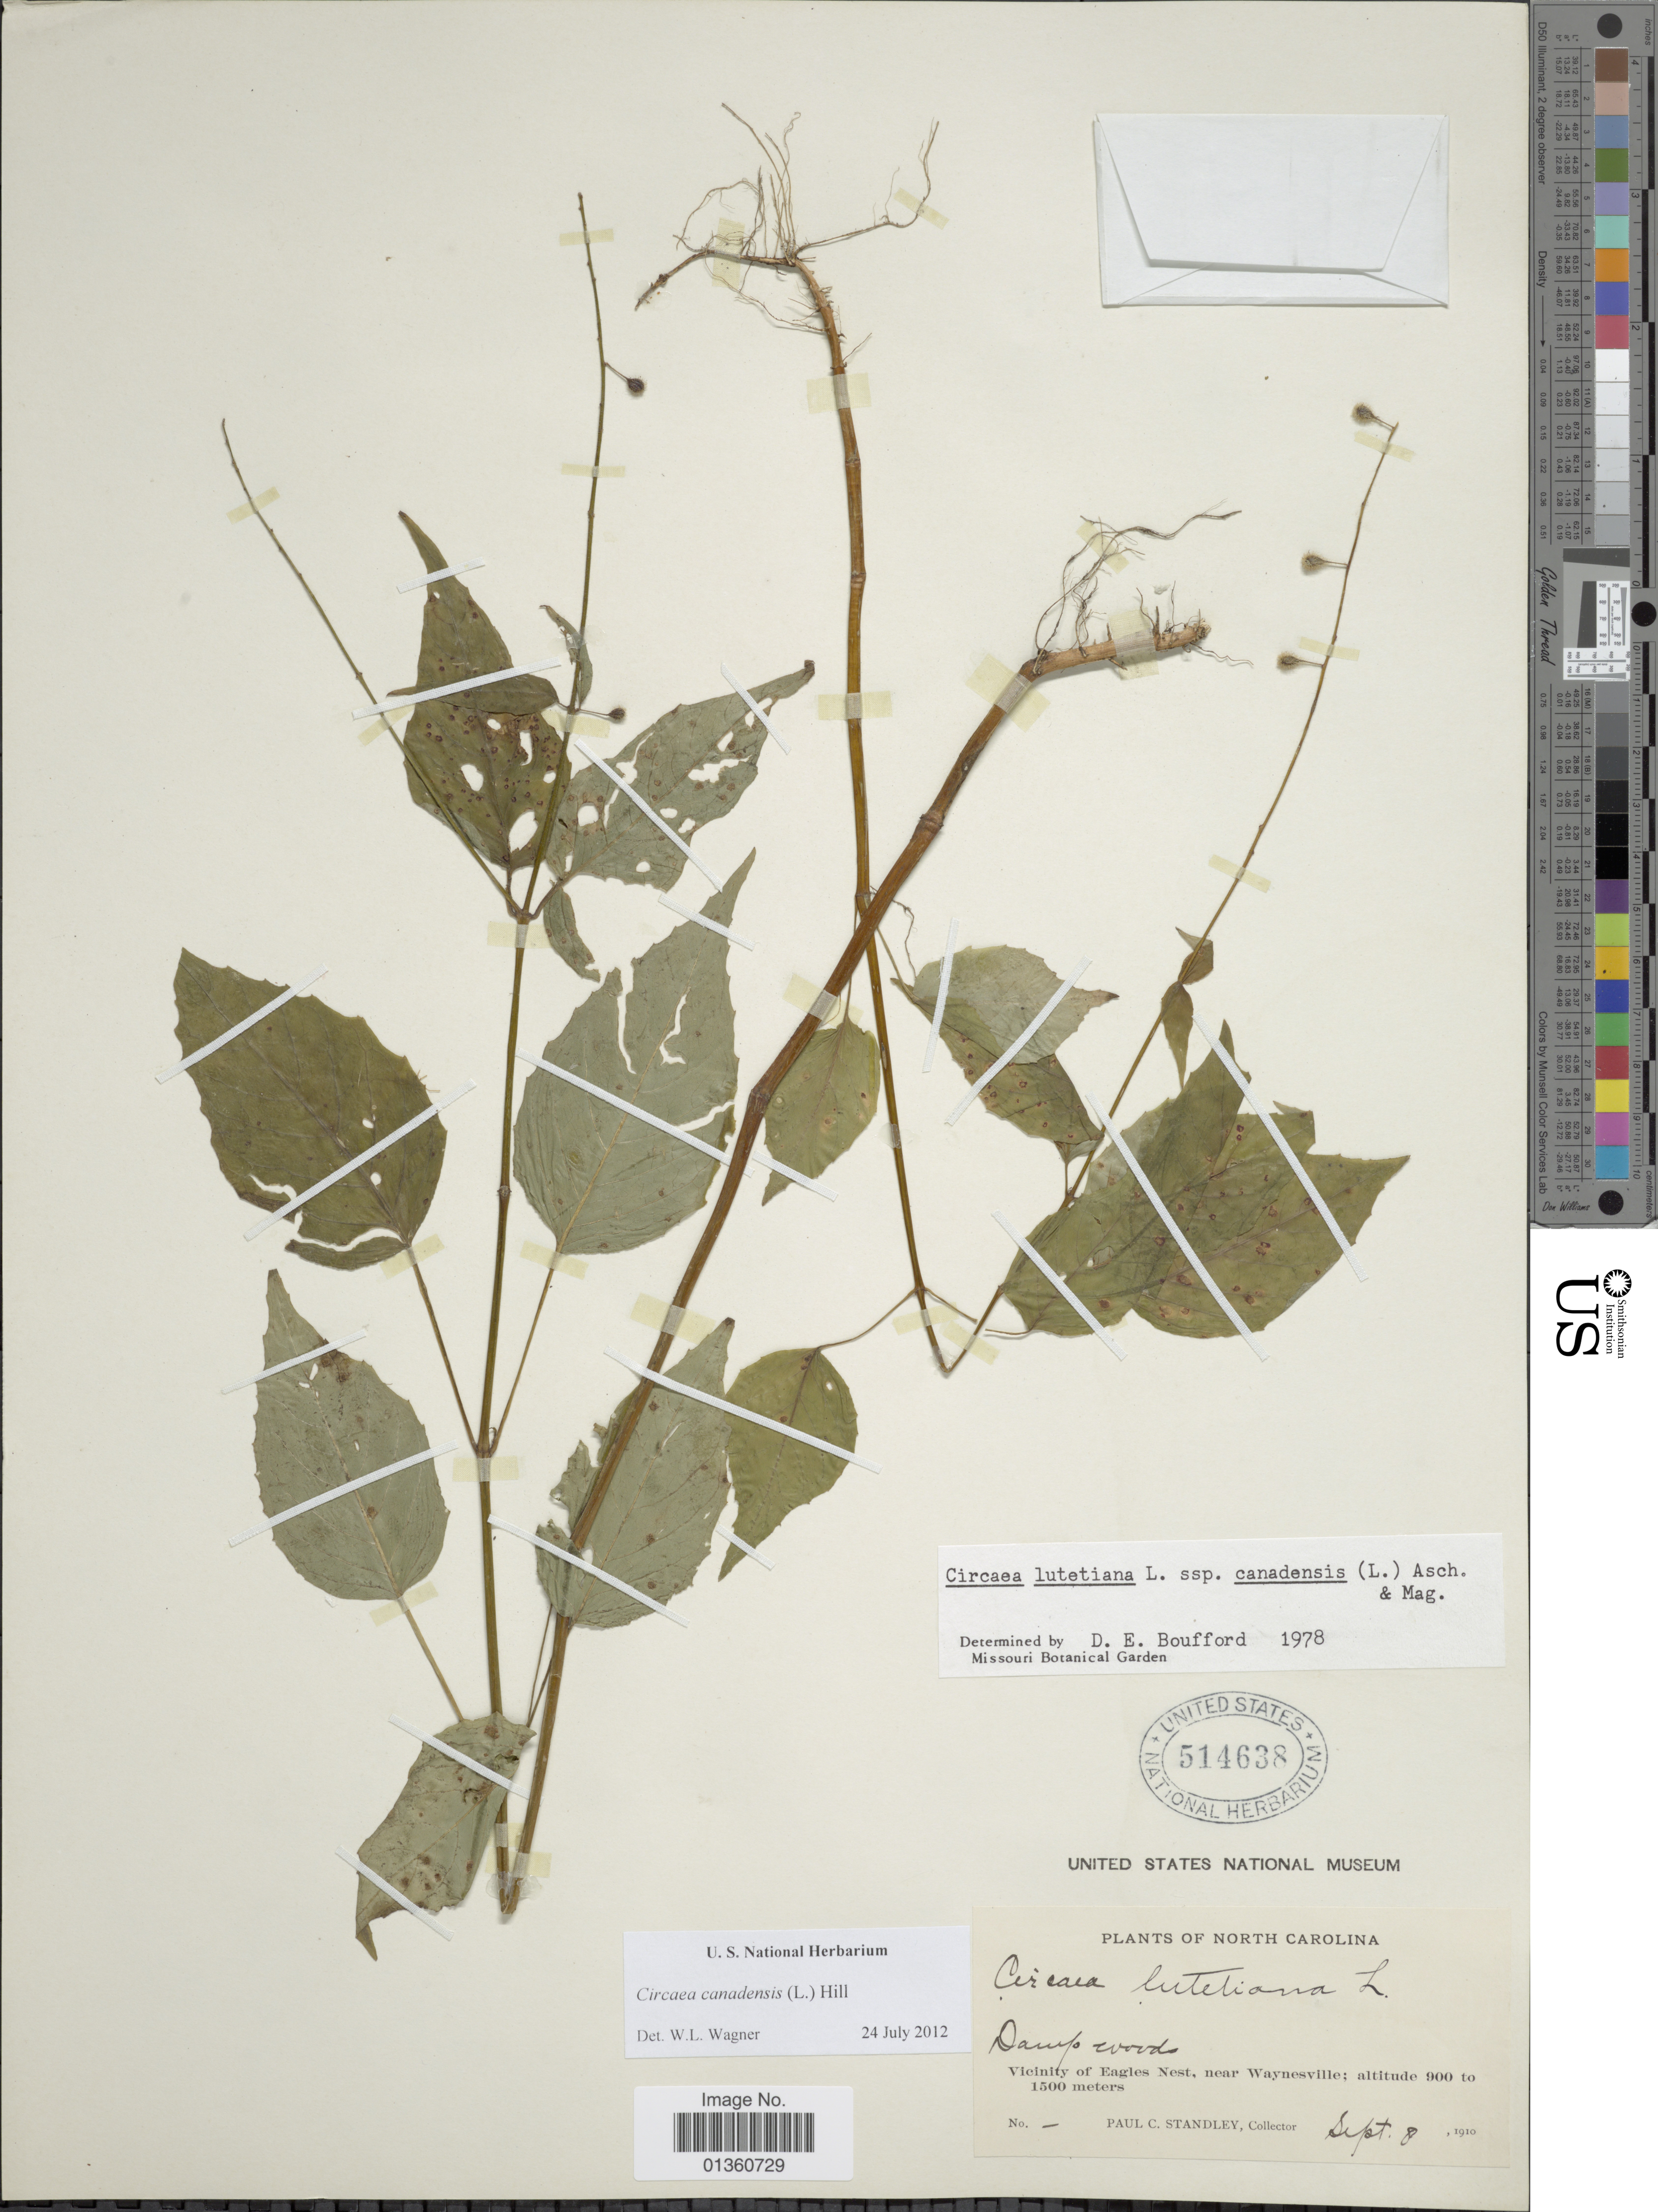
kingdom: Plantae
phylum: Tracheophyta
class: Magnoliopsida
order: Myrtales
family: Onagraceae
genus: Circaea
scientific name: Circaea canadensis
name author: (L.) Hill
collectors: P. C. Standley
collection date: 1910-09-08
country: United States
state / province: North Carolina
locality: Vicinity of Eagles Nest, near Waynesville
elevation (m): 274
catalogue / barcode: US 514638